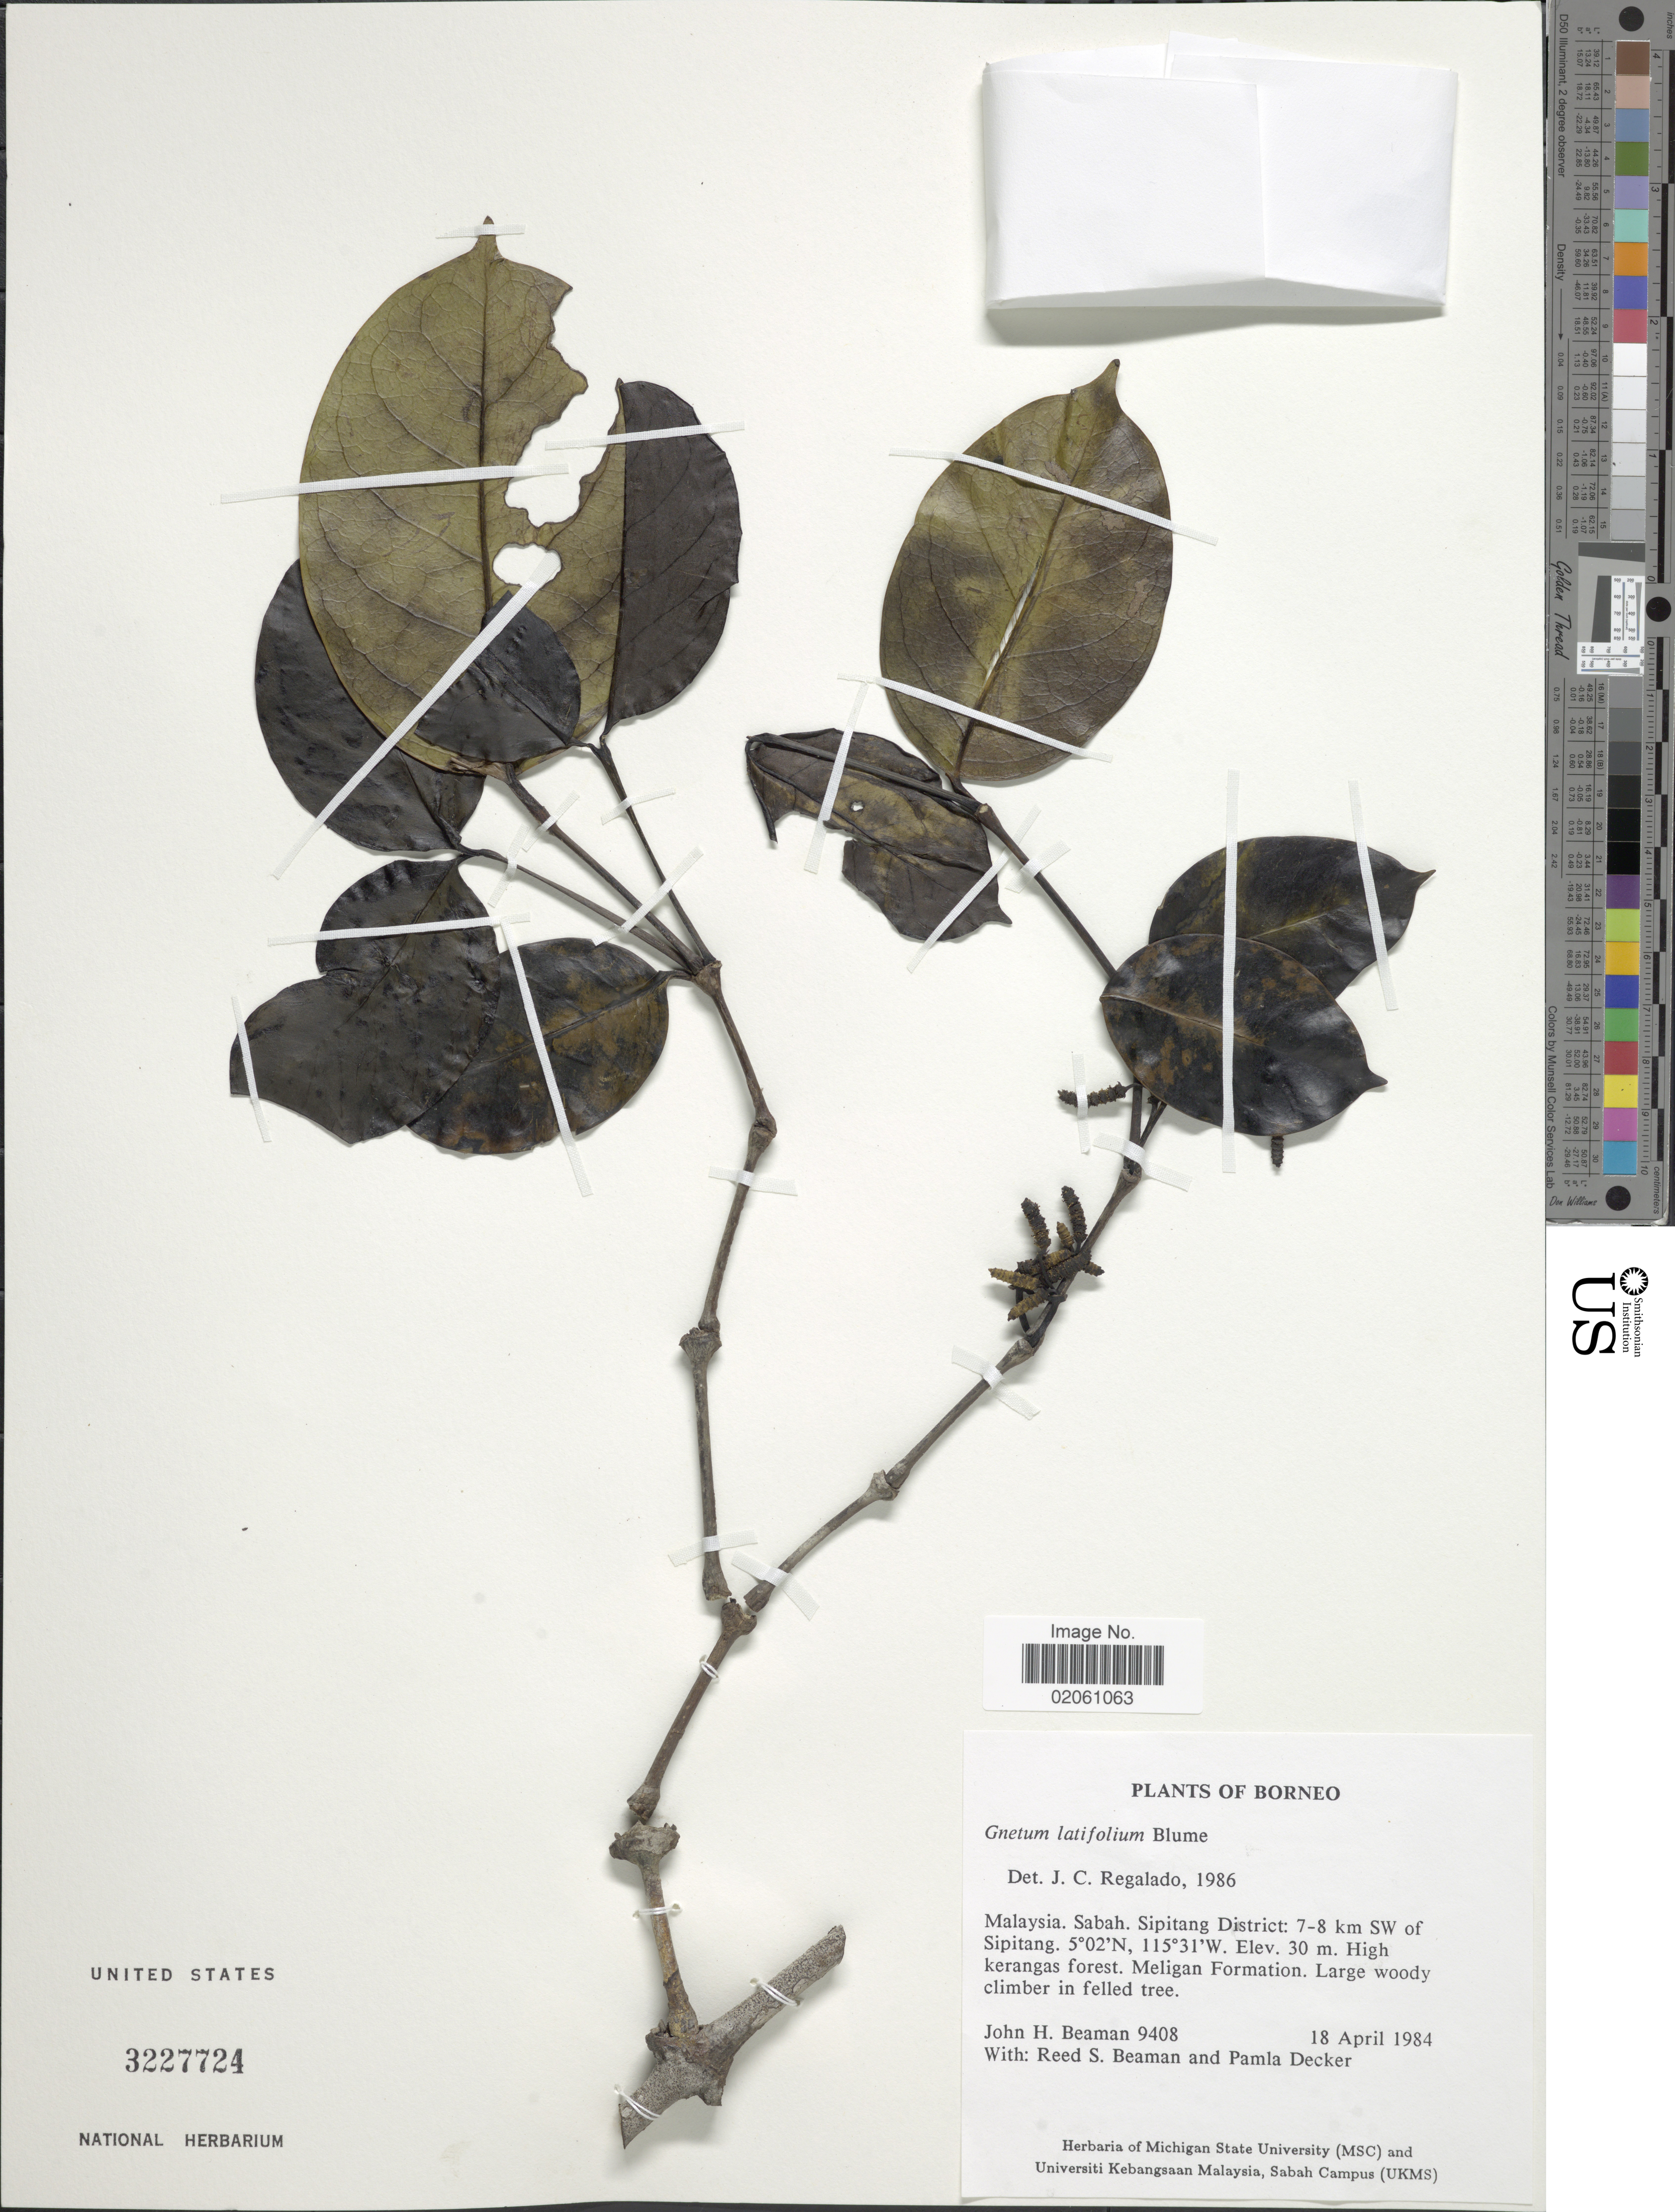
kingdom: Plantae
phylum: Tracheophyta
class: Gnetopsida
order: Gnetales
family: Gnetaceae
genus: Gnetum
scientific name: Gnetum latifolium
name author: Blume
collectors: J. H. Beaman, R. S. Beaman & P. Decker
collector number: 9408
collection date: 1984-04-18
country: Malaysia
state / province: Sabah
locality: Sipitang District: 7-8 km SW of Sipitang. High kerangas forest. Meligan Formation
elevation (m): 30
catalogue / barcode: US 3227724